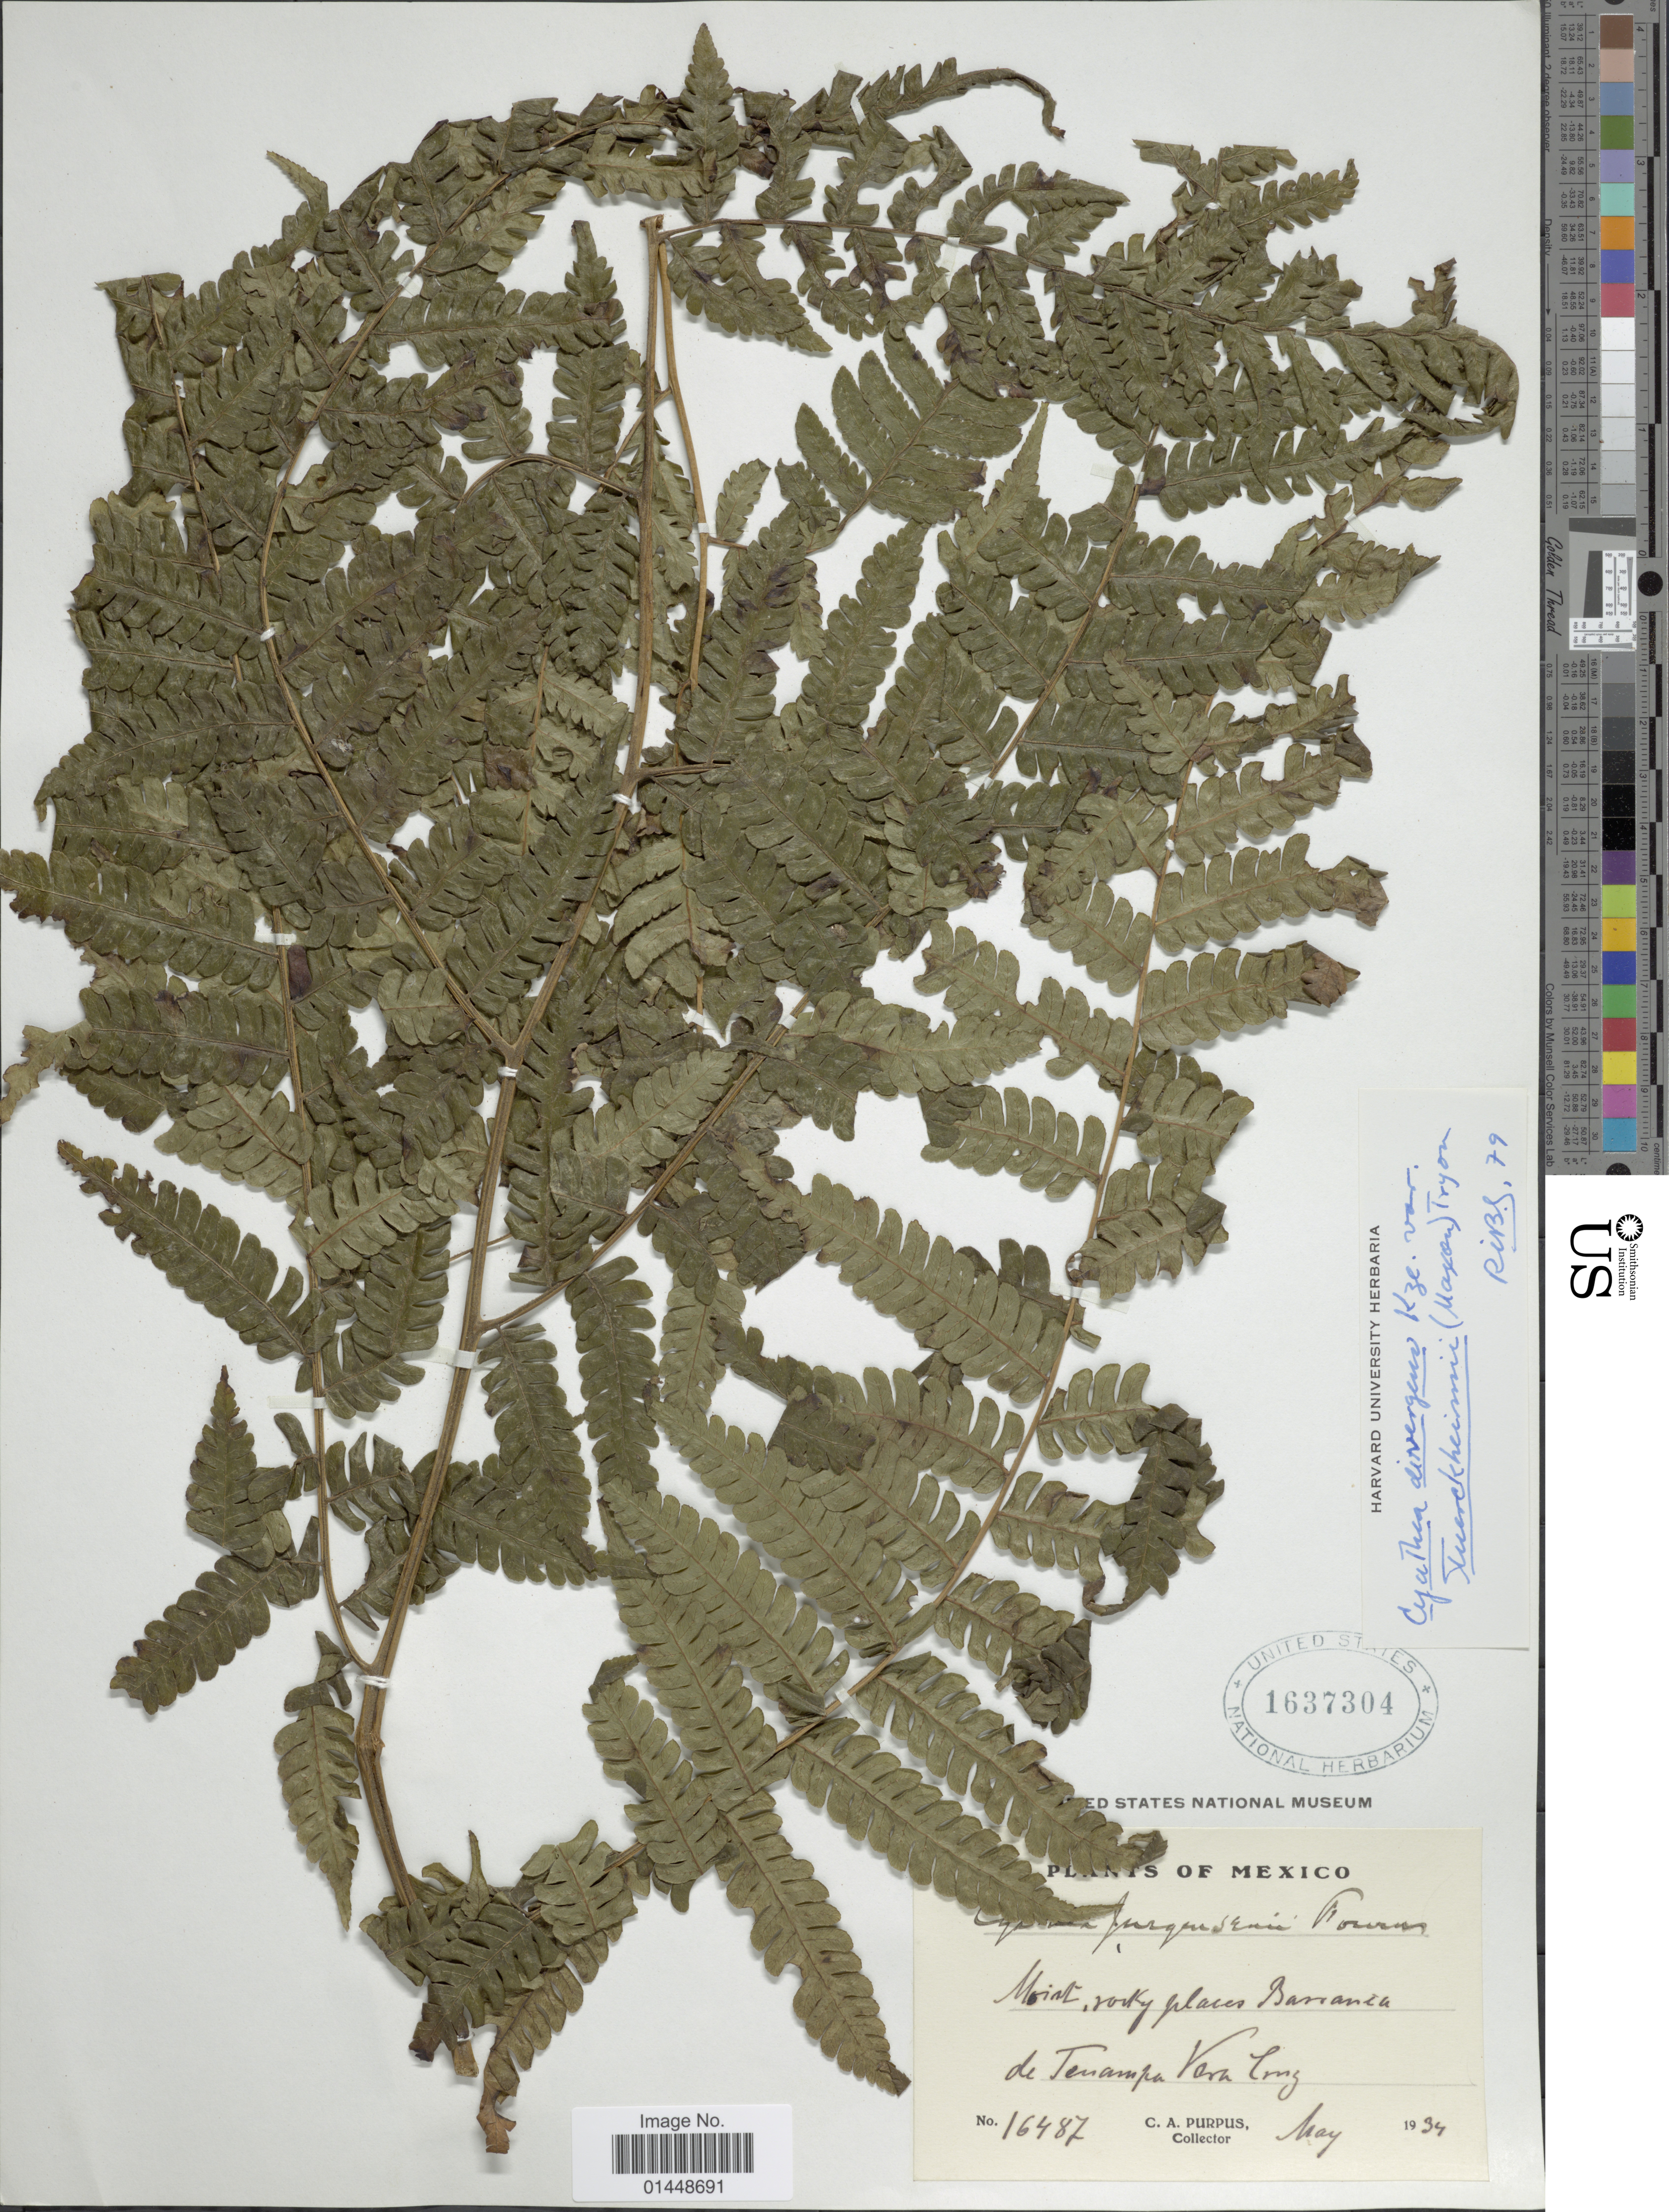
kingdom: Plantae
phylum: Tracheophyta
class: Polypodiopsida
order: Cyatheales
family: Cyatheaceae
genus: Cyathea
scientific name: Cyathea divergens var. tuerckheimii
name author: (Maxon) R.M. Tryon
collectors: C. A. Purpus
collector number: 16487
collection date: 1934-05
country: Mexico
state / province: Veracruz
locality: Moist, rocky places Barranca de Tenampa Vera Cruz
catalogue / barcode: US 1637304